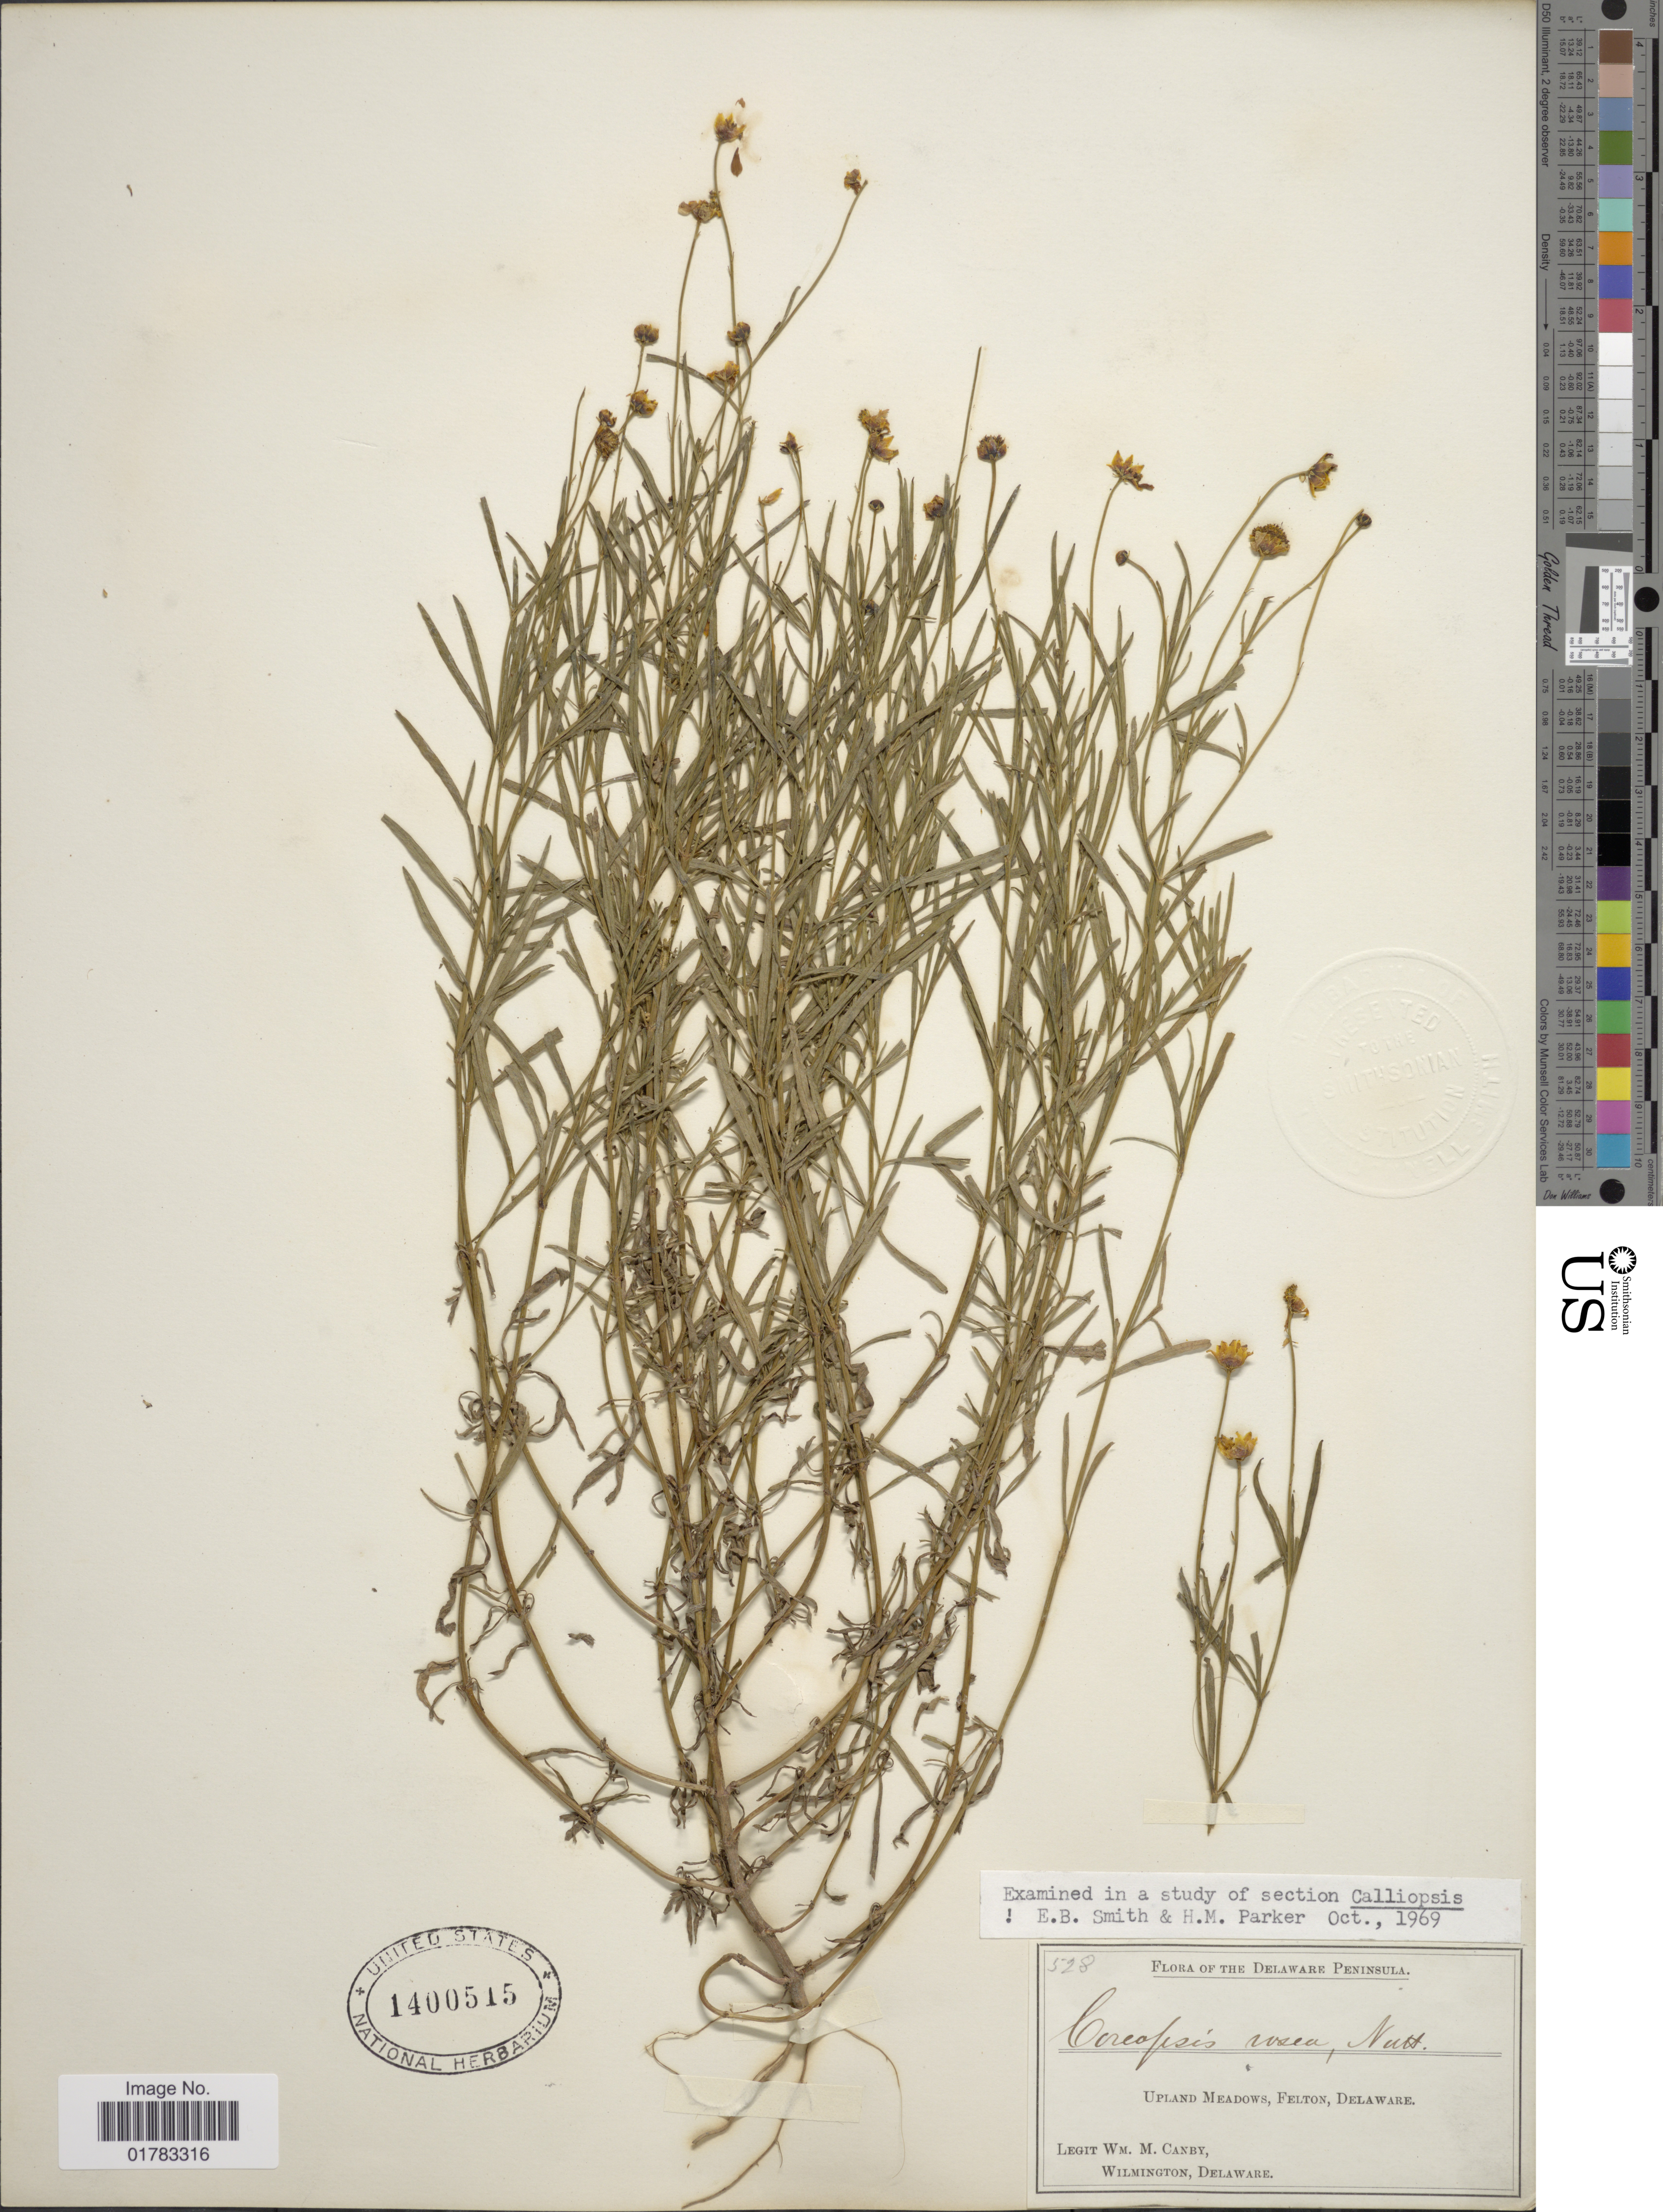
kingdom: Plantae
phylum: Tracheophyta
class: Magnoliopsida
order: Asterales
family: Asteraceae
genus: Coreopsis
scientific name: Coreopsis rosea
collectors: W. M. Canby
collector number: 528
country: United States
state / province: Delaware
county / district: Kent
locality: Delaware Peninsula, upland meadows, Felton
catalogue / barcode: US 1400515